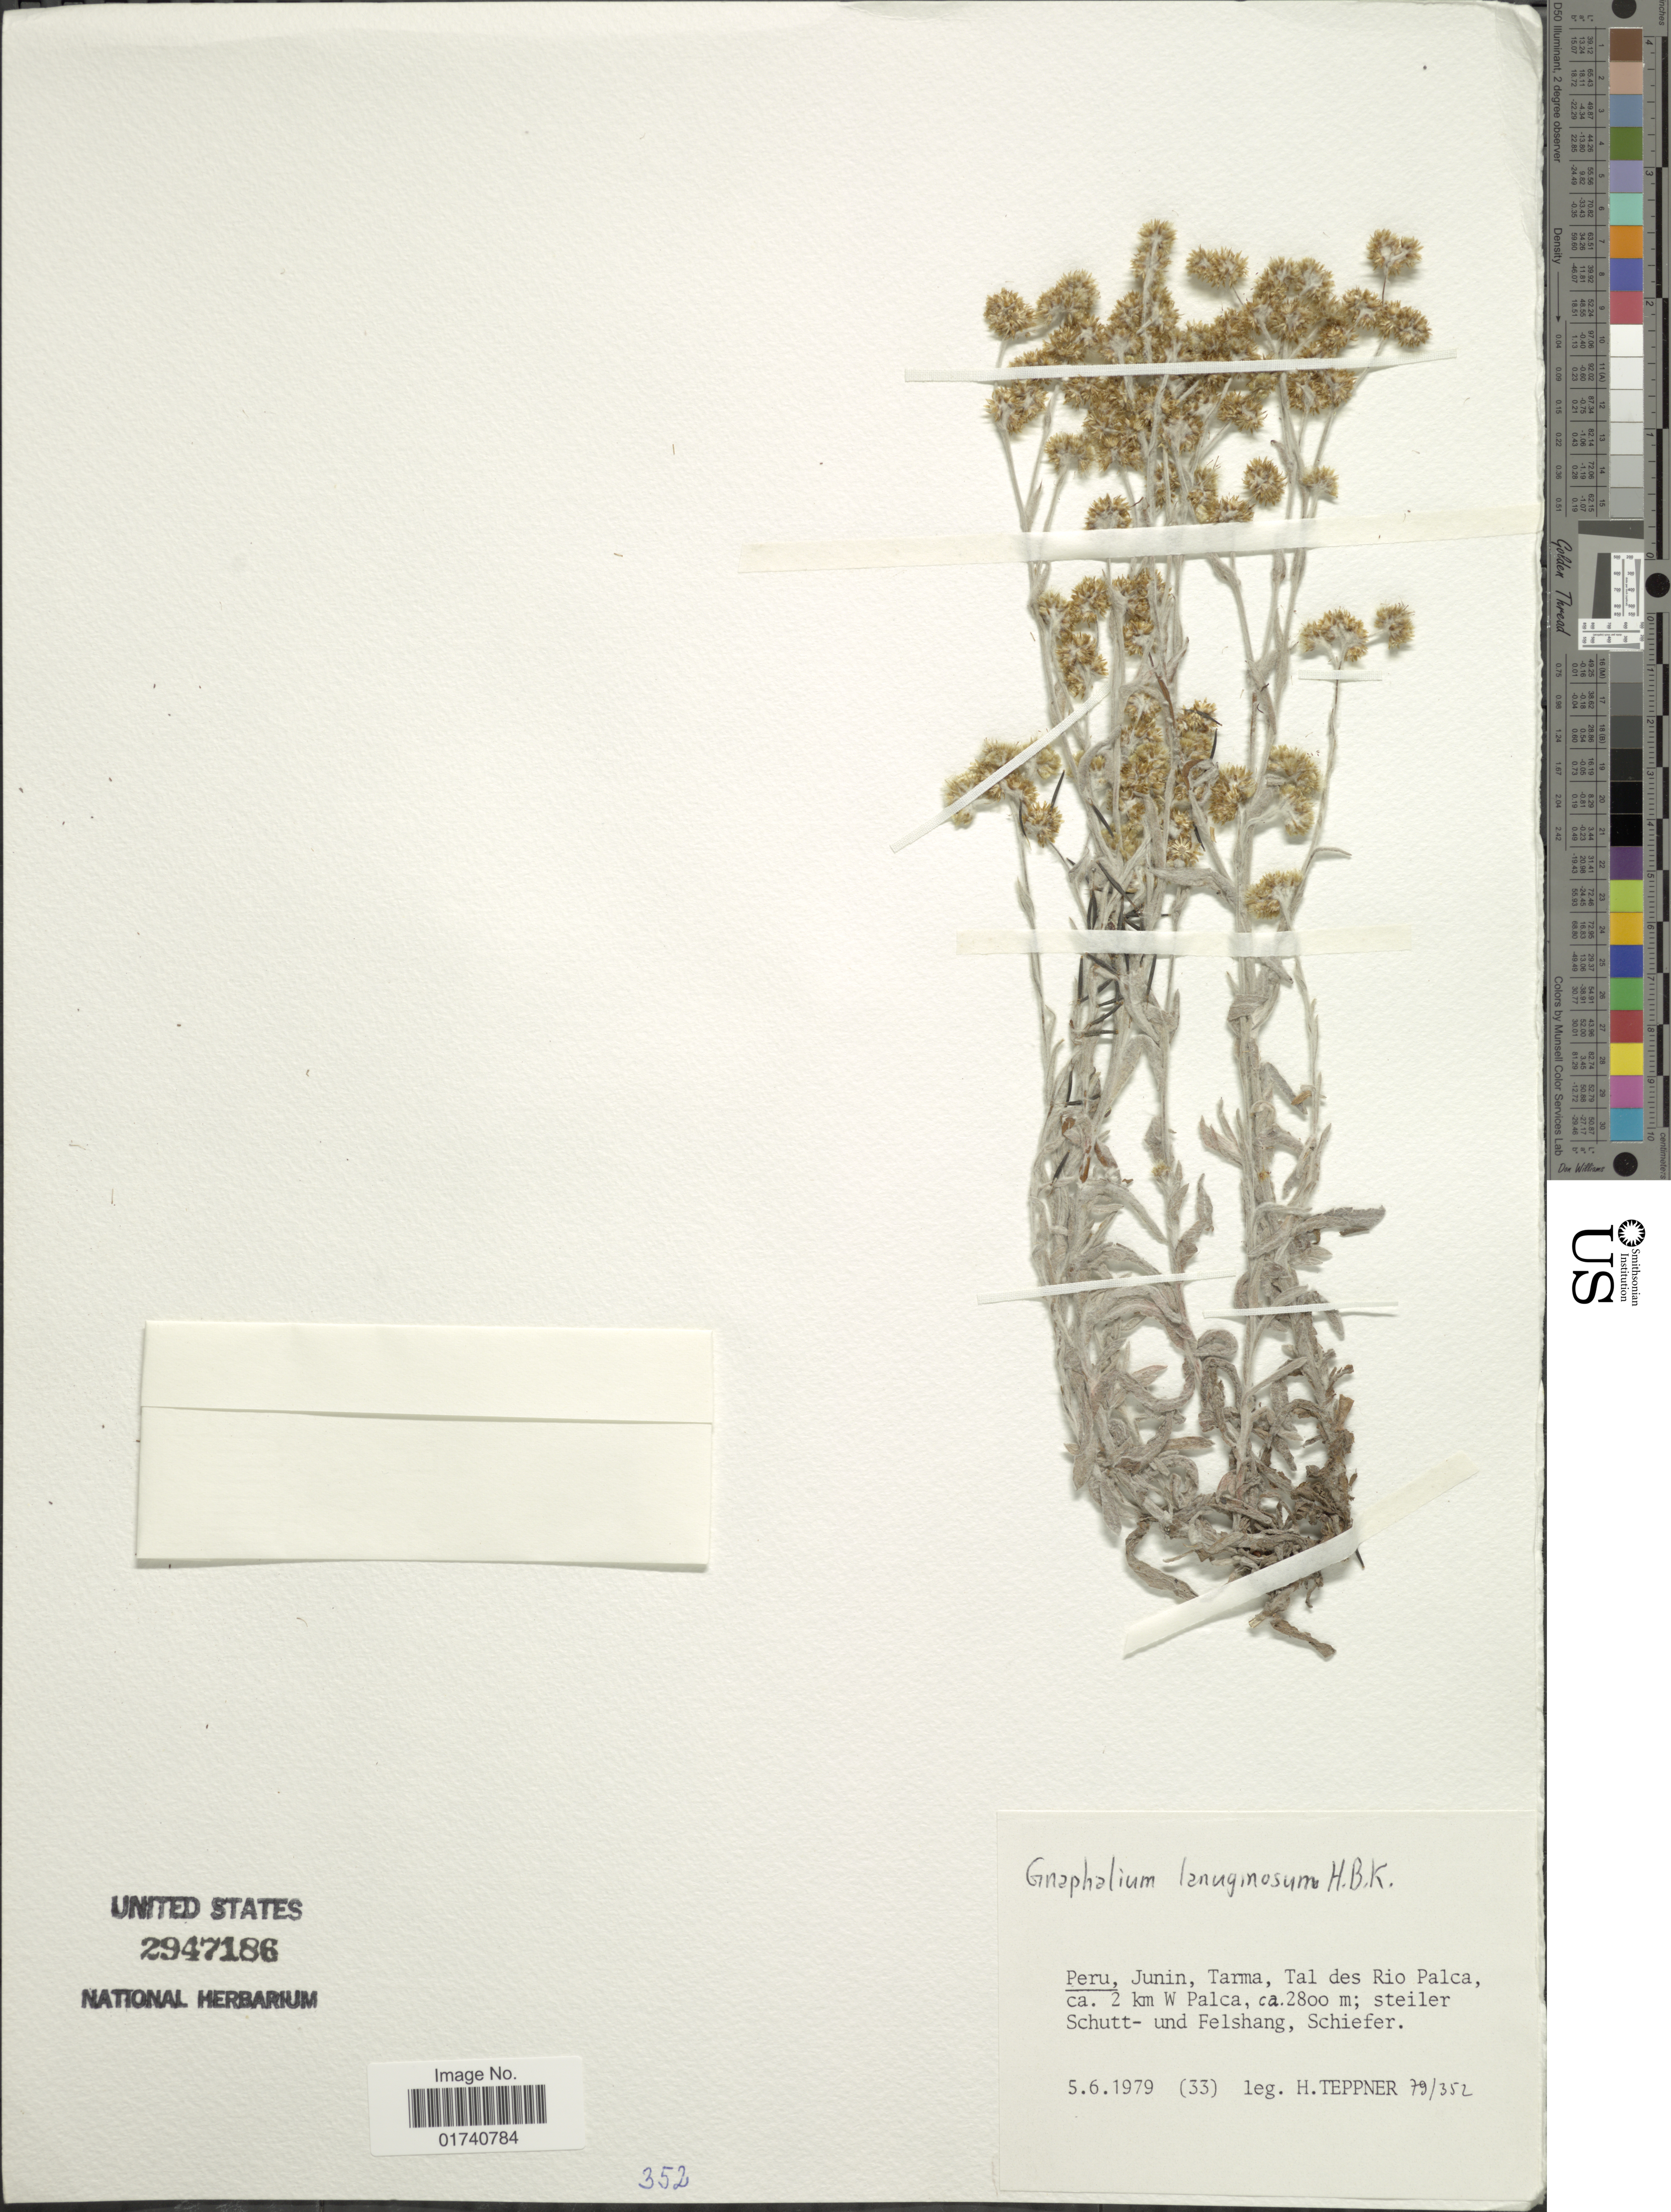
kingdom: Plantae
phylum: Tracheophyta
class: Magnoliopsida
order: Asterales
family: Asteraceae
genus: Pseudognaphalium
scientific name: Pseudognaphalium lanuginosum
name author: (Kunth) Anderb.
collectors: H. Teppner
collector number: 70/352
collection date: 1979-06-05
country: Peru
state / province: Junín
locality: Tarma, Tal des Rio Palca, ca. 2 km W Palca. Steiler Schutt-und Felshang, Schiefer.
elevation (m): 2800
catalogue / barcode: US 2947186